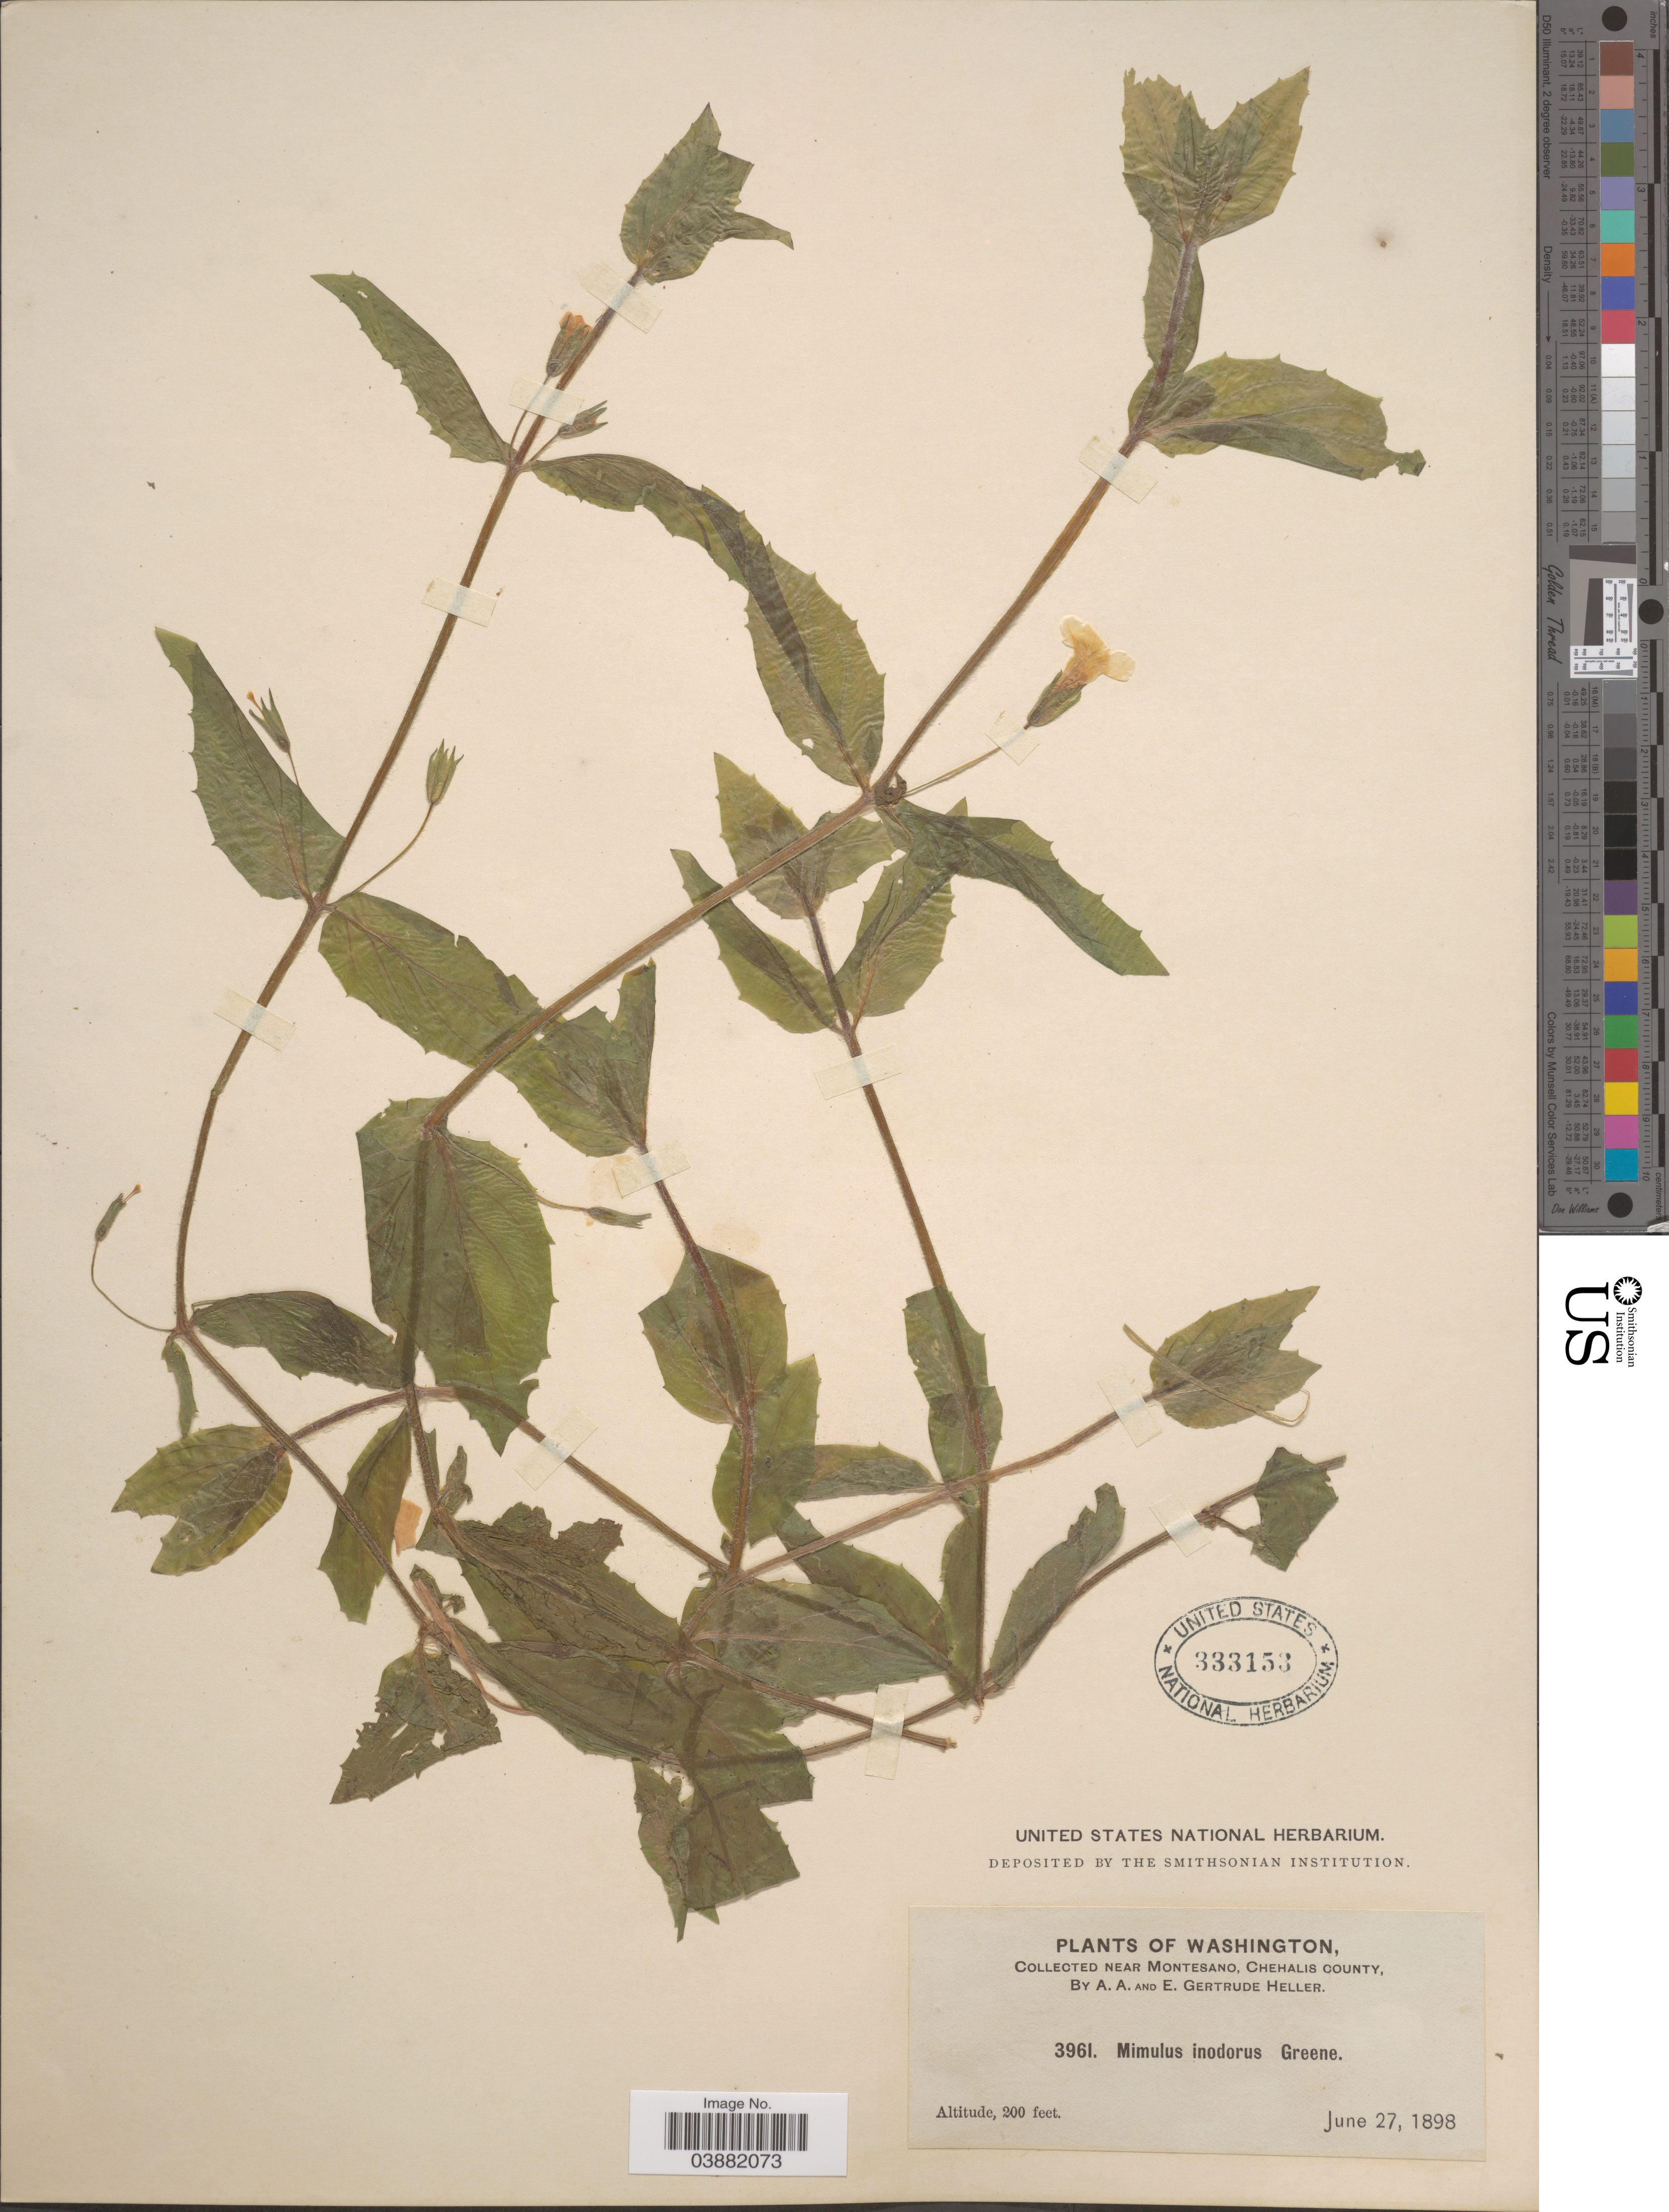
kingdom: Plantae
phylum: Tracheophyta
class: Magnoliopsida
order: Lamiales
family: Phrymaceae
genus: Mimulus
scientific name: Mimulus inodorus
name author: Greene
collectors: A. A. Heller & E. G. Heller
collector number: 3961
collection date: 1898-06-27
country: United States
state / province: Washington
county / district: Grays Harbor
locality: Near Montesano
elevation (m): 61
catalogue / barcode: US 333153